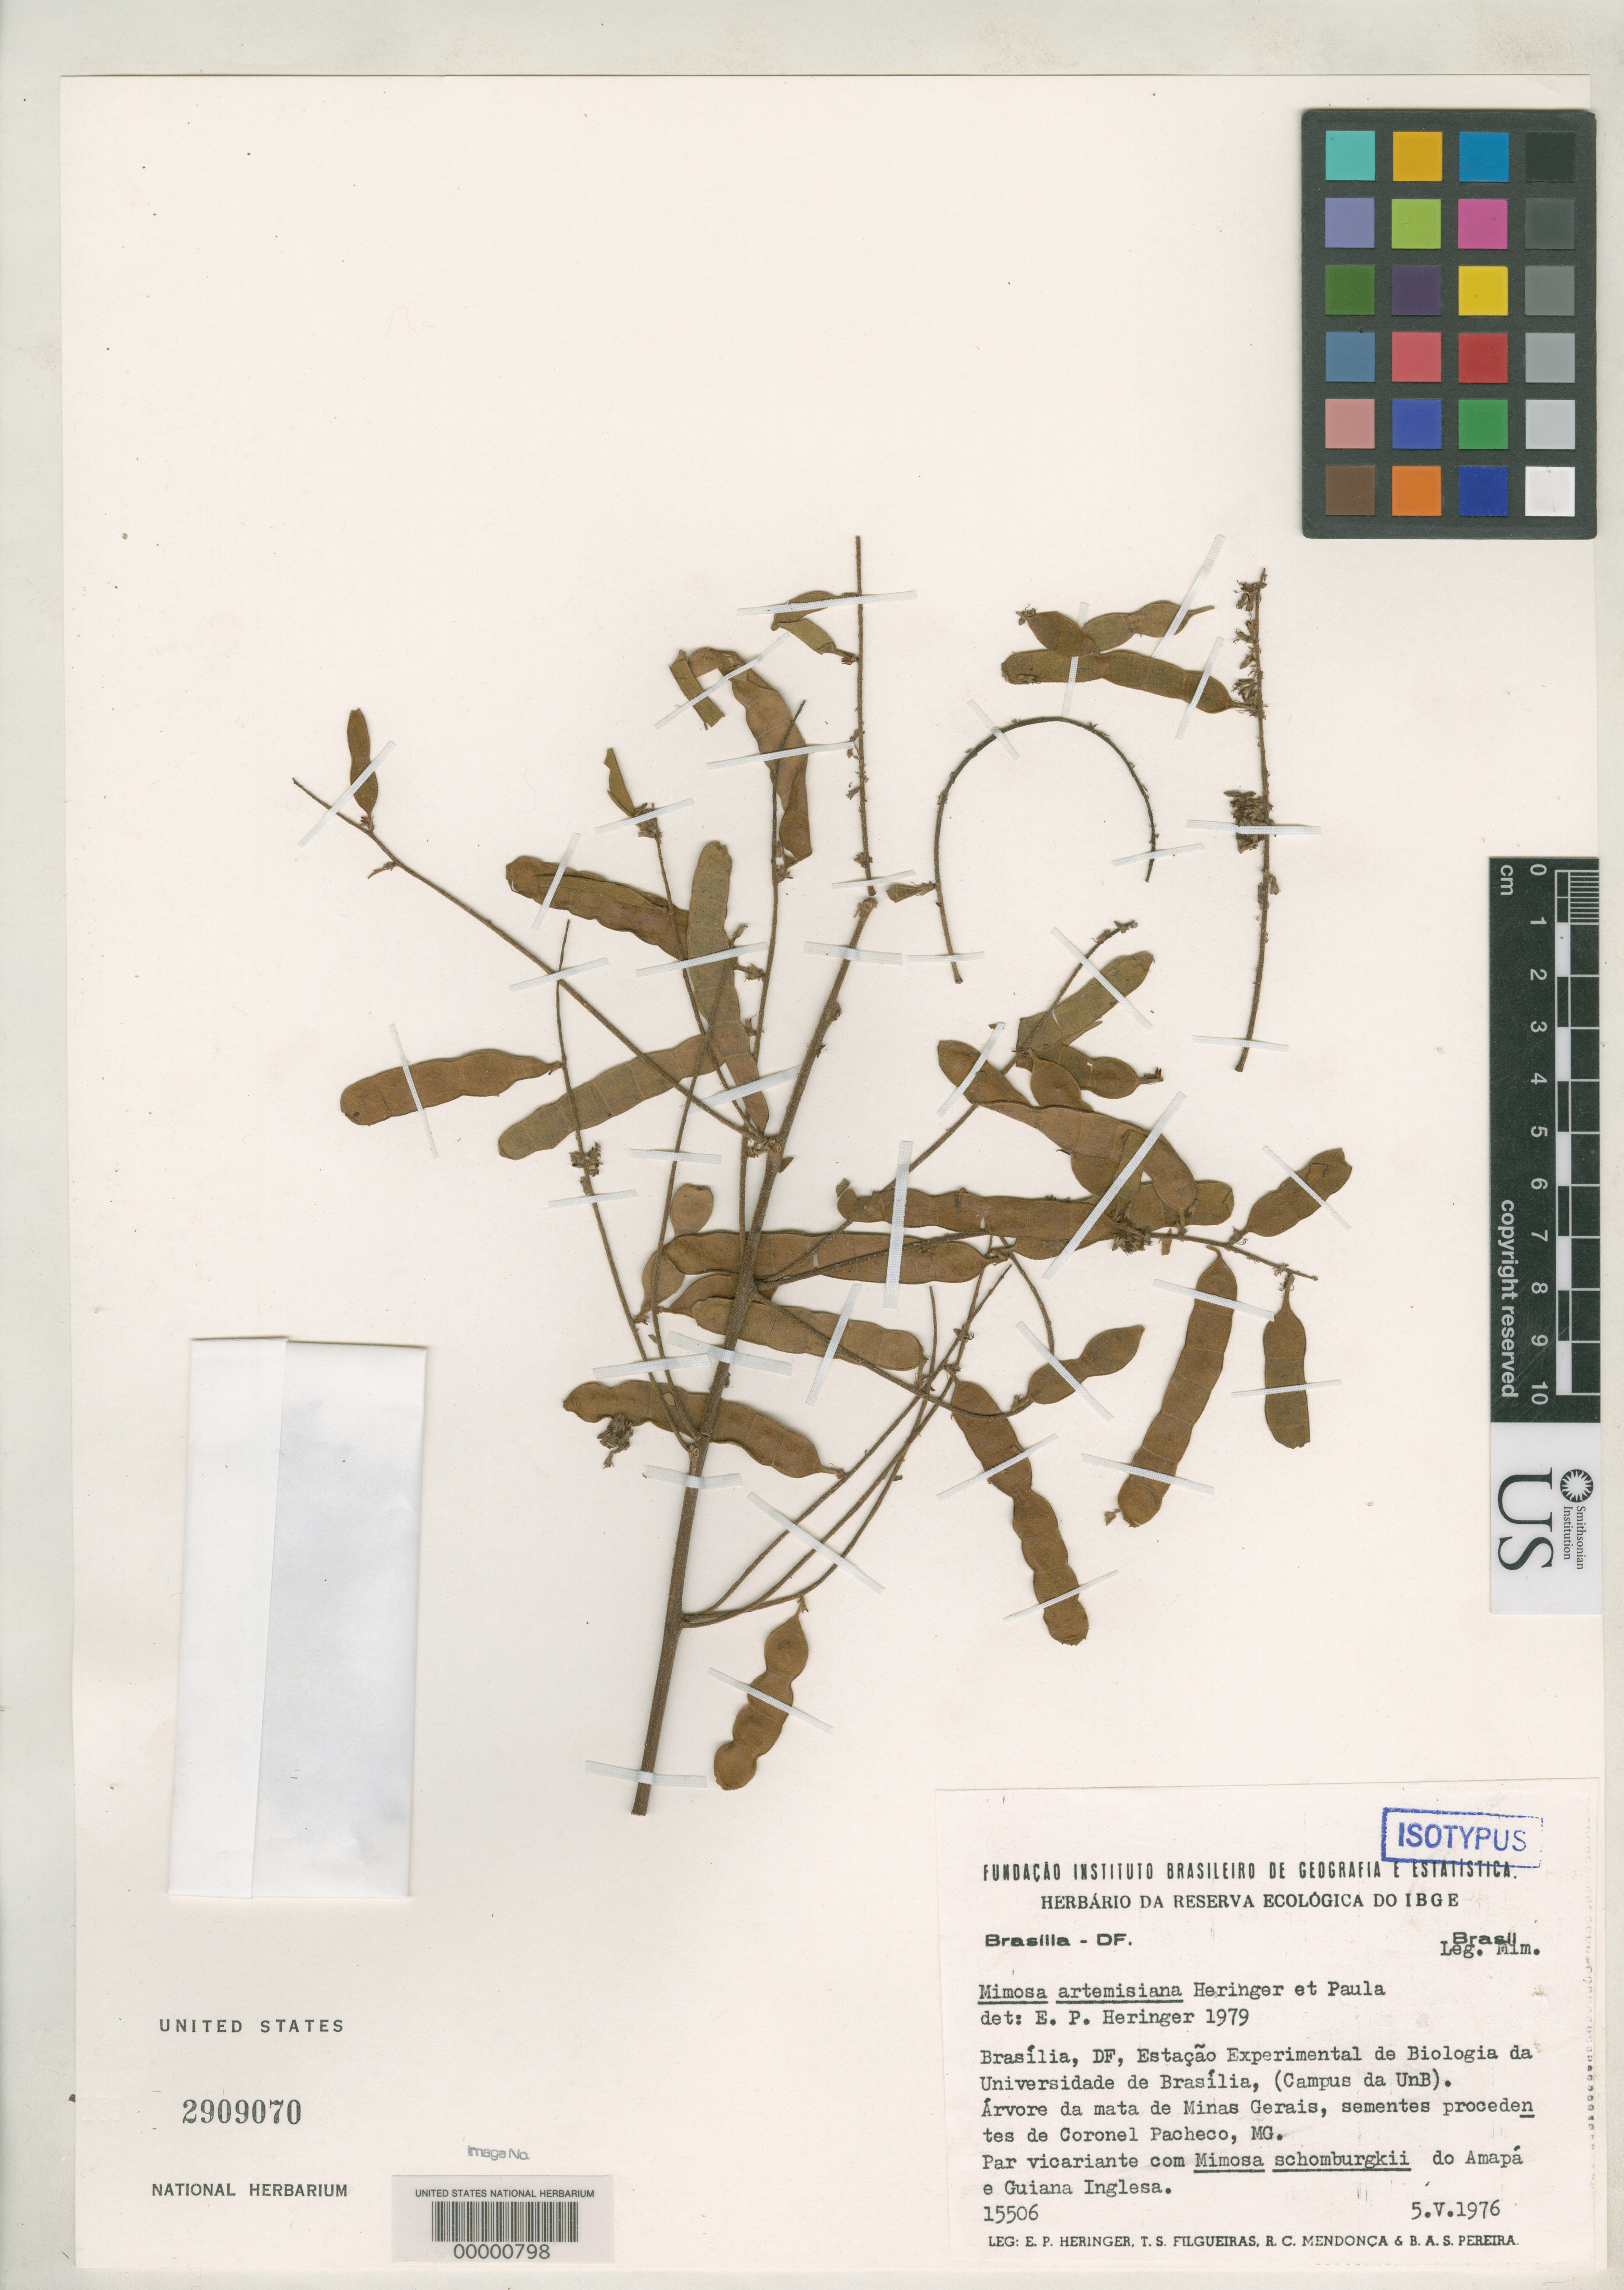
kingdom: Plantae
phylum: Tracheophyta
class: Magnoliopsida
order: Fabales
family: Fabaceae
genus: Mimosa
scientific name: Mimosa artemisiana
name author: Heringer & Paula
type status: Isotype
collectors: E. P. Heringer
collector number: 15506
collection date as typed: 05 May 1976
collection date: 1976-05-05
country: Brazil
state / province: Distrito Federal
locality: Brasilia.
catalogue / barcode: US 2909070